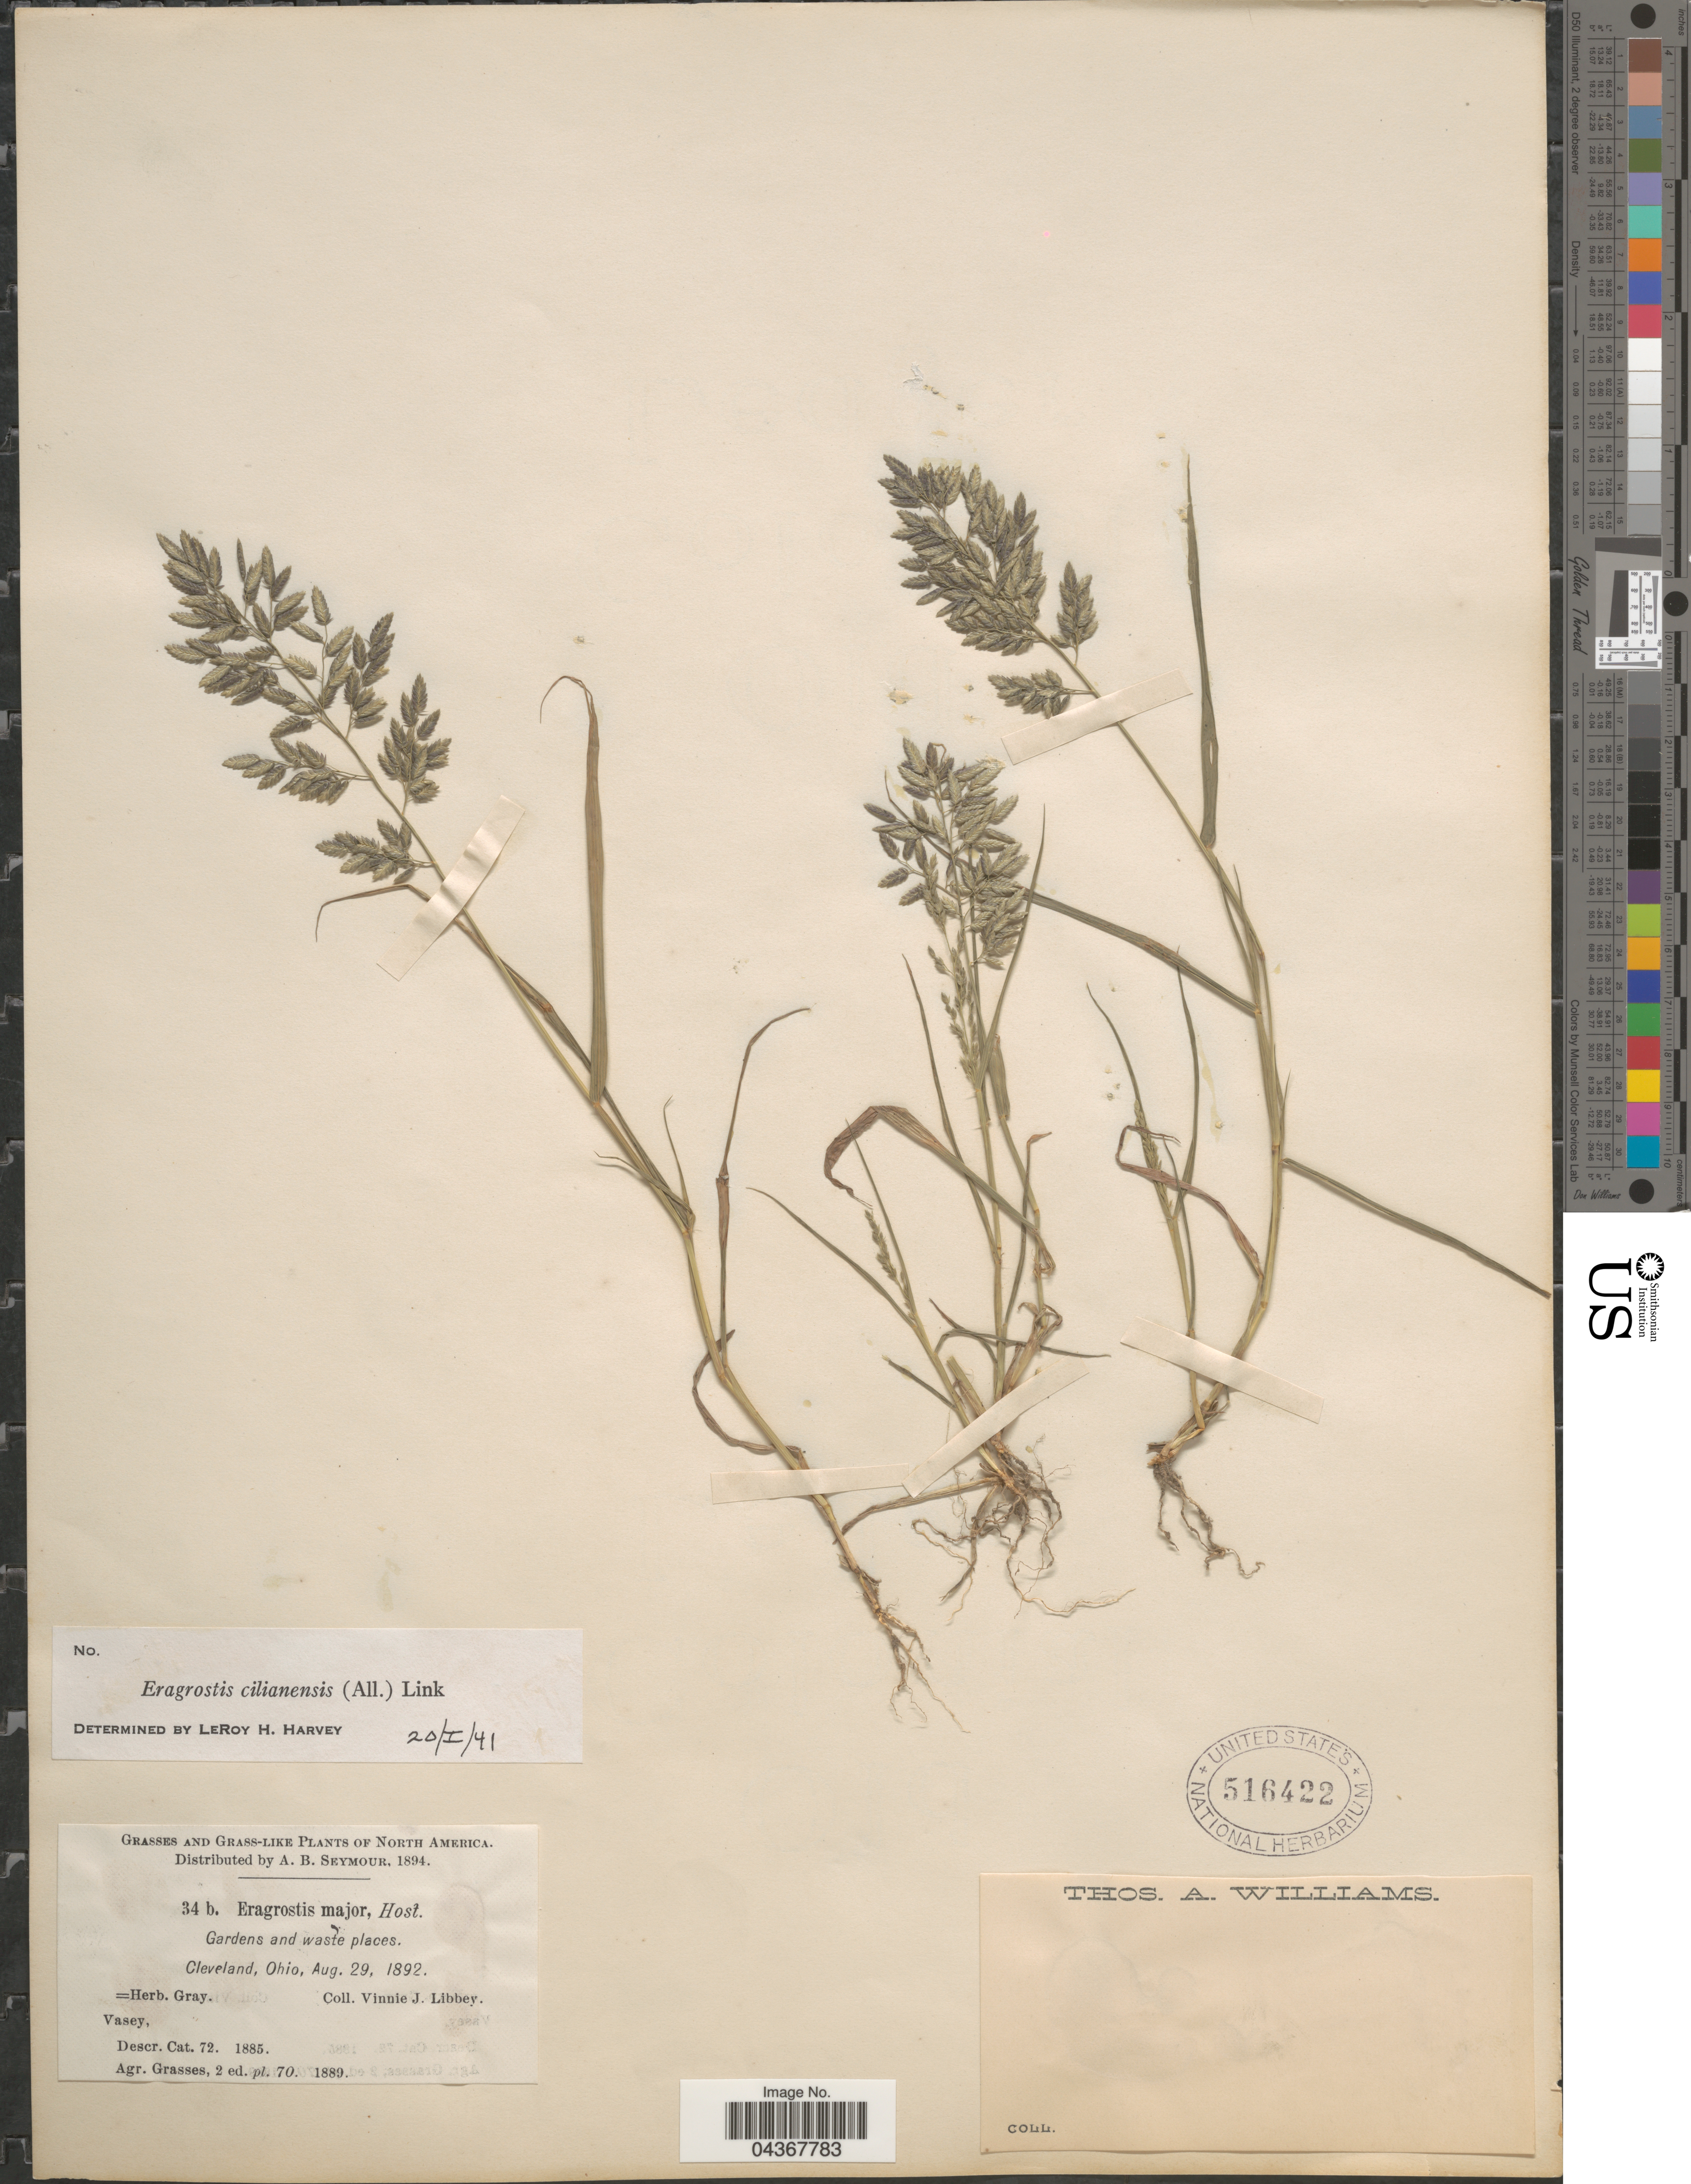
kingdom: Plantae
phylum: Tracheophyta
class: Liliopsida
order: Poales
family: Poaceae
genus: Eragrostis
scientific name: Eragrostis cilianensis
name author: (Bellardi) Vignolo ex Janch.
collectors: V. Libbey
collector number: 34b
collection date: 1892-08-29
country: United States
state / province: Ohio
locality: Cleveland.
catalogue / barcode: US 516422